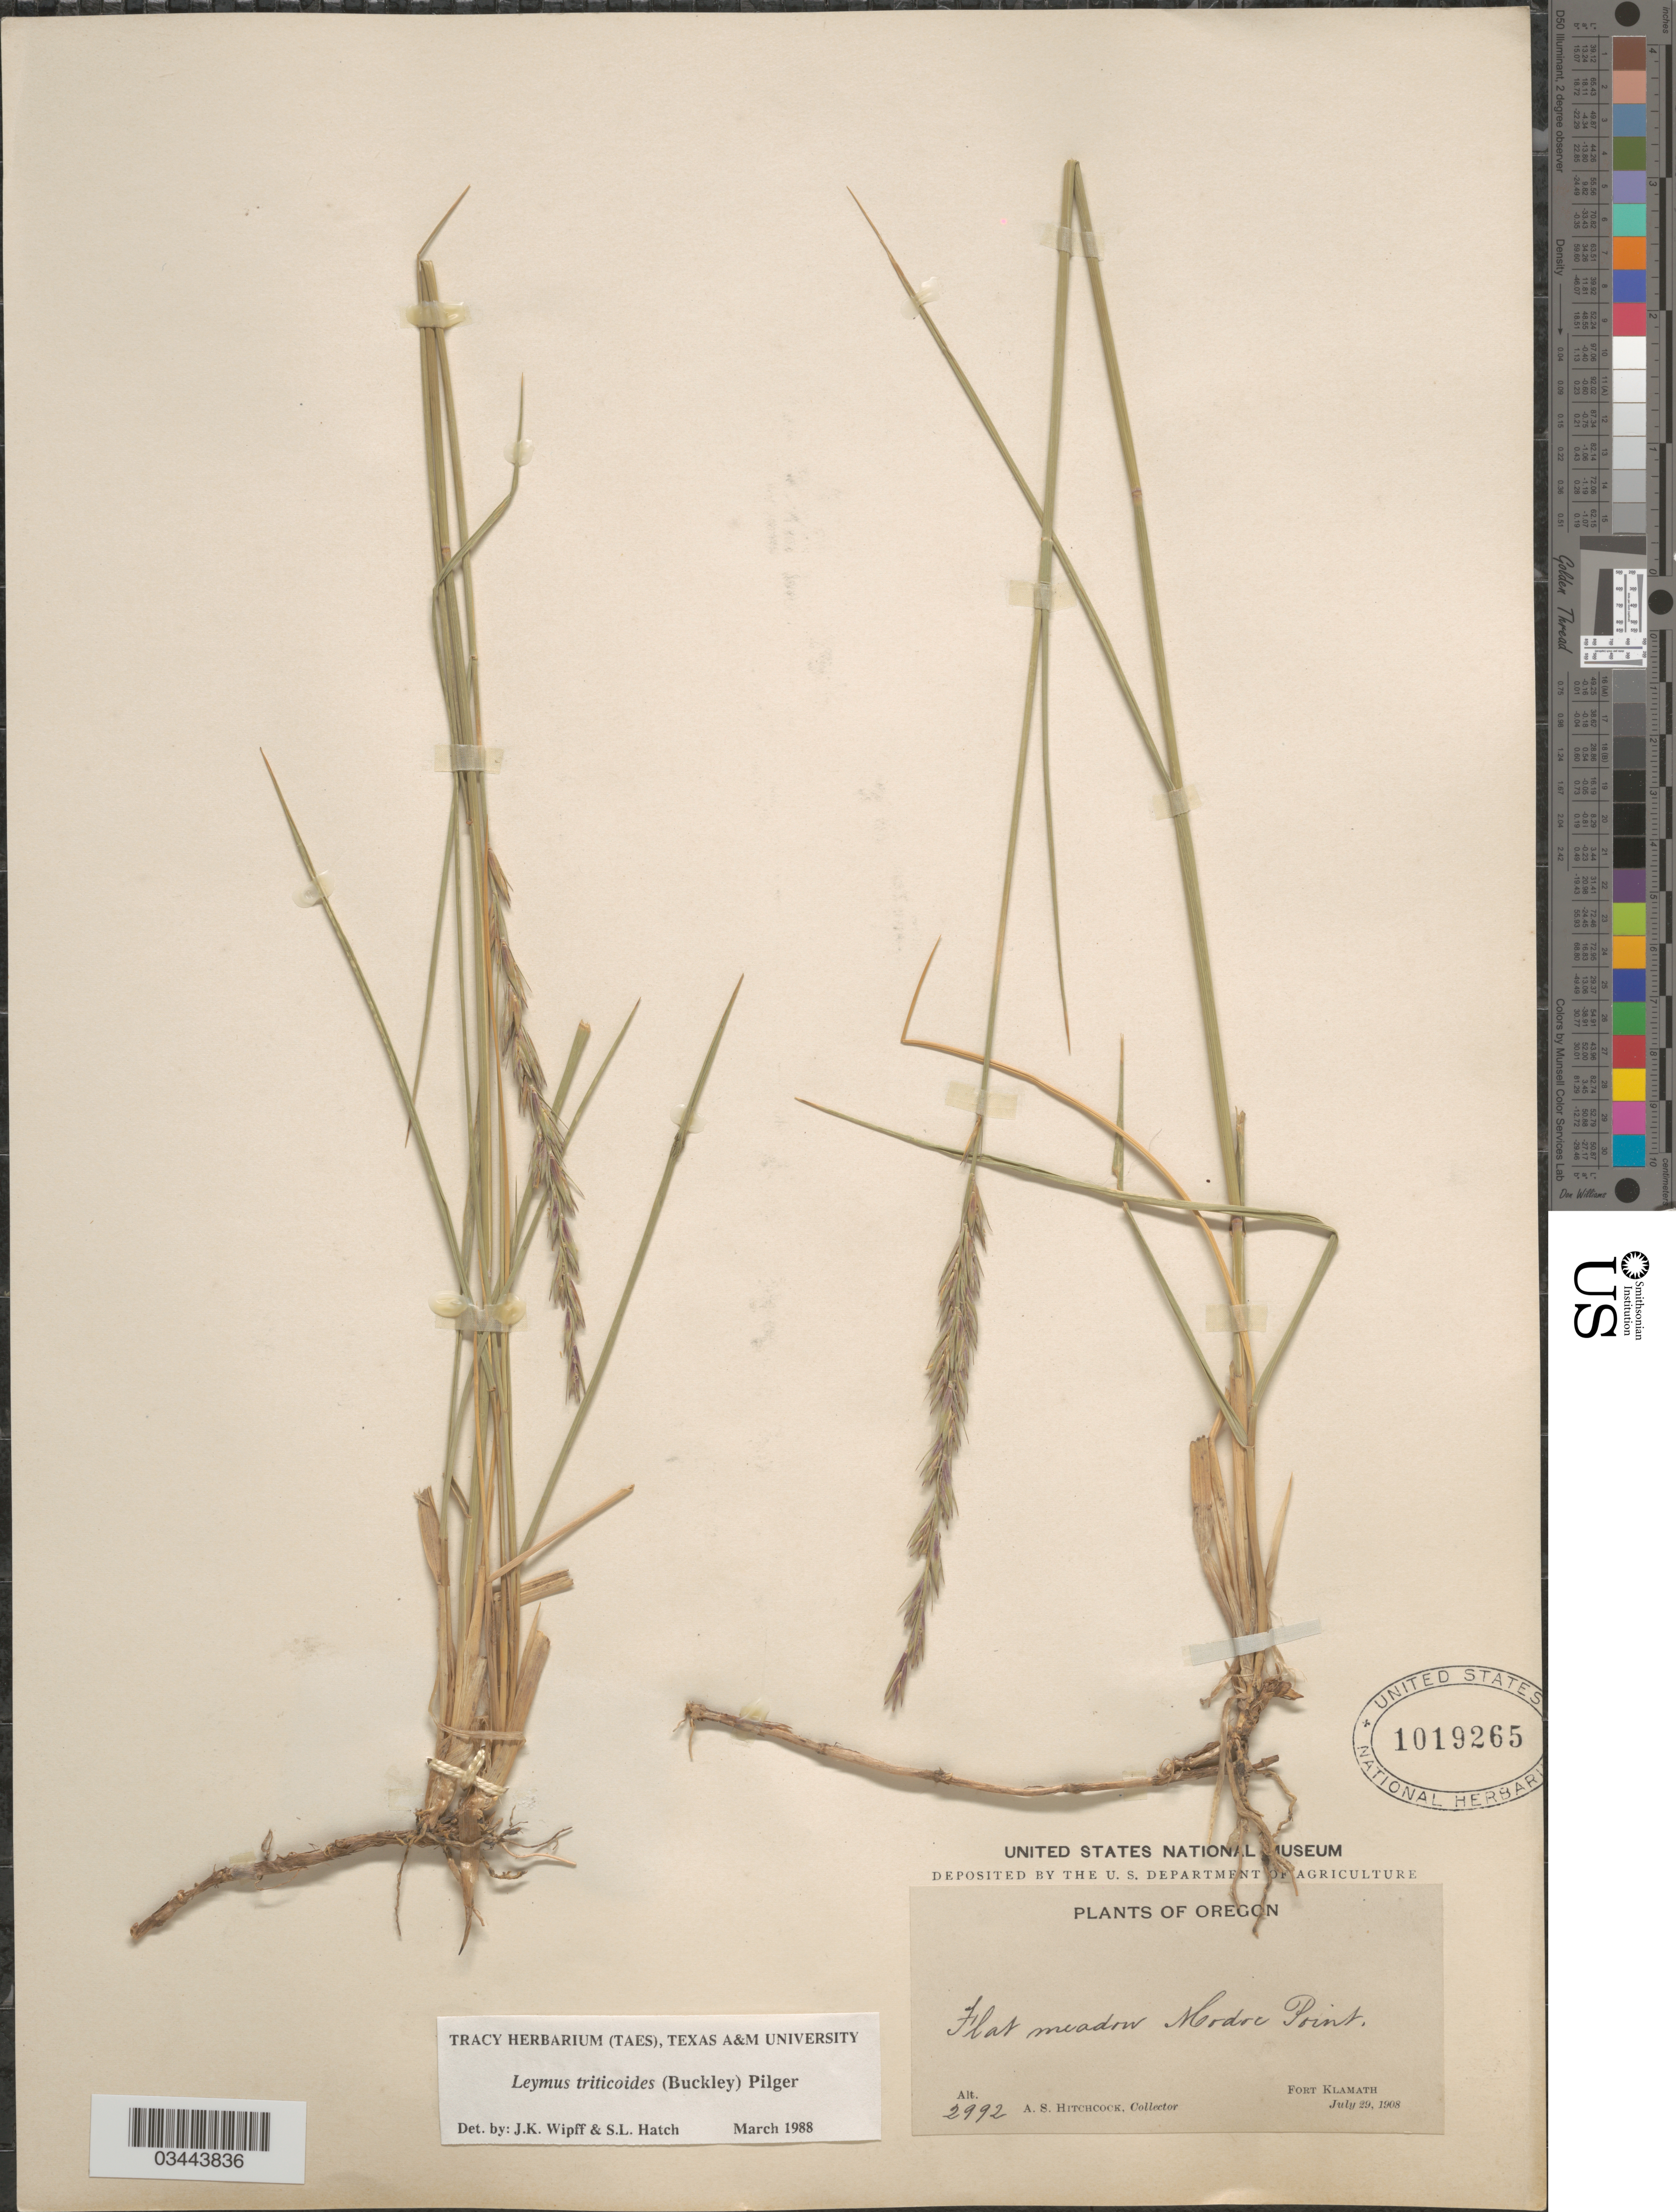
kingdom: Plantae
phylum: Tracheophyta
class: Liliopsida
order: Poales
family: Poaceae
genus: Leymus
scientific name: Leymus triticoides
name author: (Buckley) Pilg.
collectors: A. S. Hitchcock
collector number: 2992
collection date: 1908-07-29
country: United States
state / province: Oregon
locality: Flat meadow Modoc Point. Fort Klamath.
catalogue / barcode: US 1019265